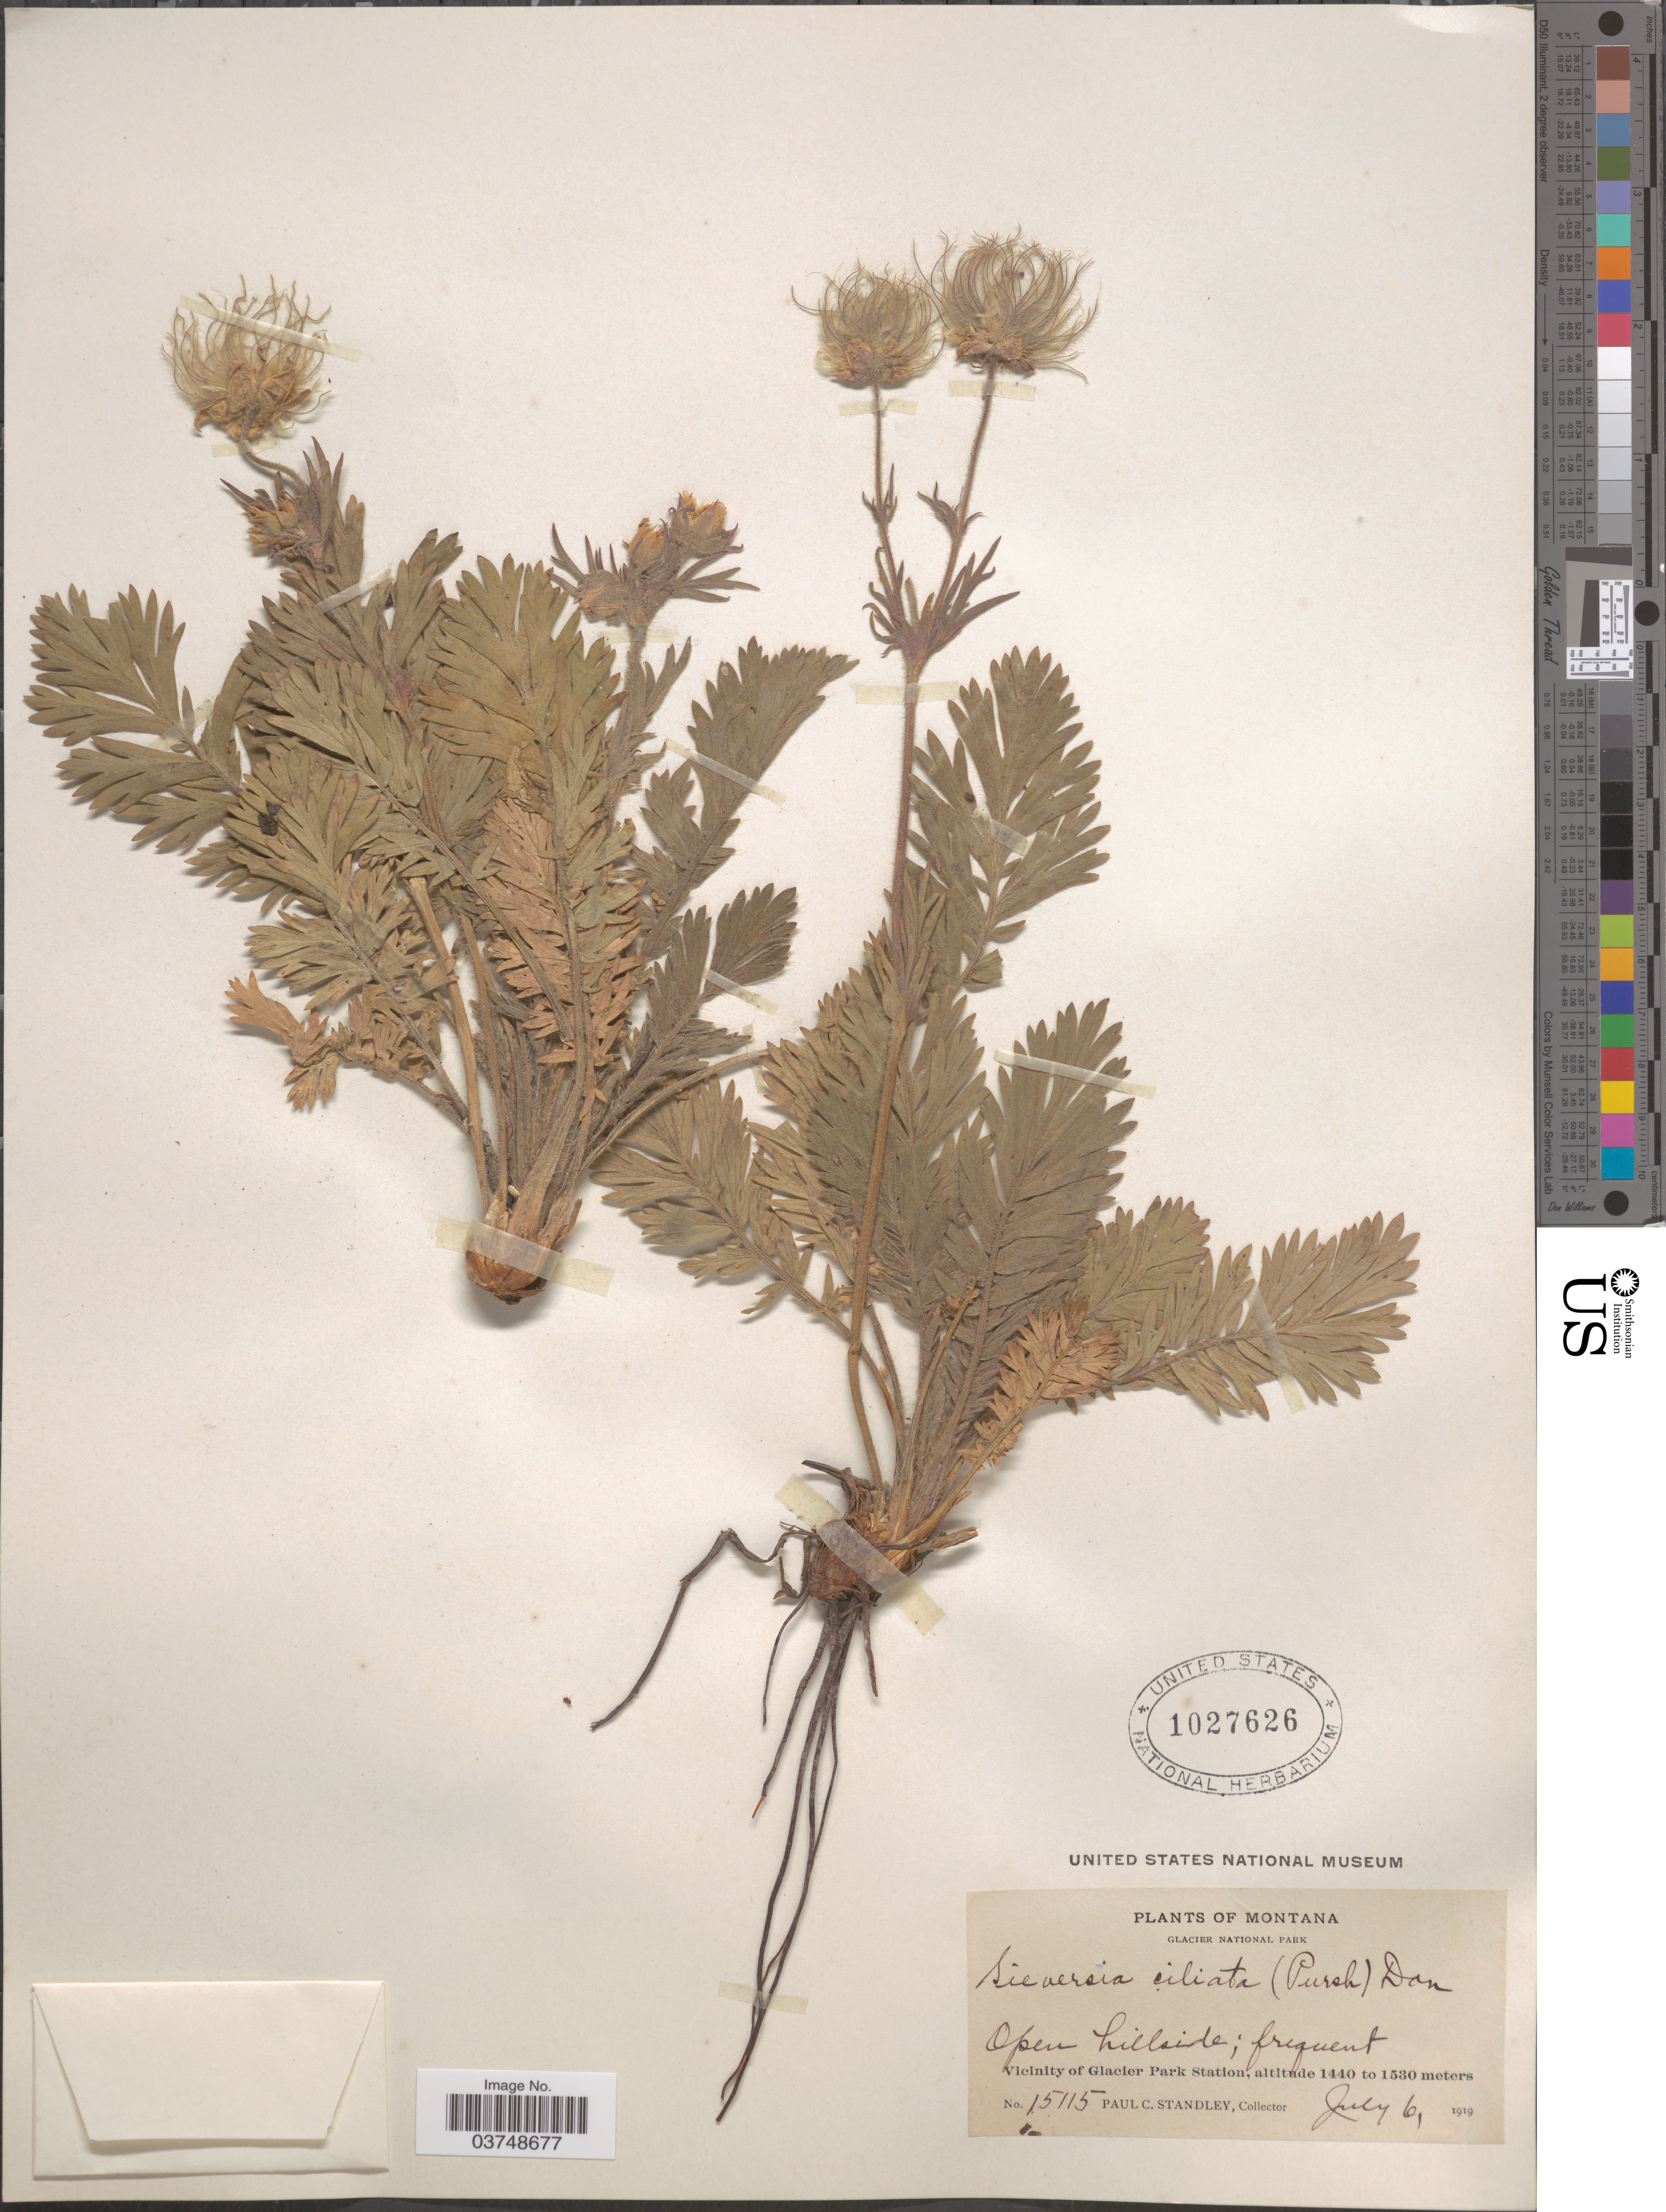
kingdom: Plantae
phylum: Tracheophyta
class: Magnoliopsida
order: Rosales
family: Rosaceae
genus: Geum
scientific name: Geum triflorum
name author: Pursh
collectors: P. C. Standley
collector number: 15115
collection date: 1919-07-06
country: United States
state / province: Montana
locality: Glacier National Park. Vicinity of Glacier Park Station.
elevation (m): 1440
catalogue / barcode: US 1027626